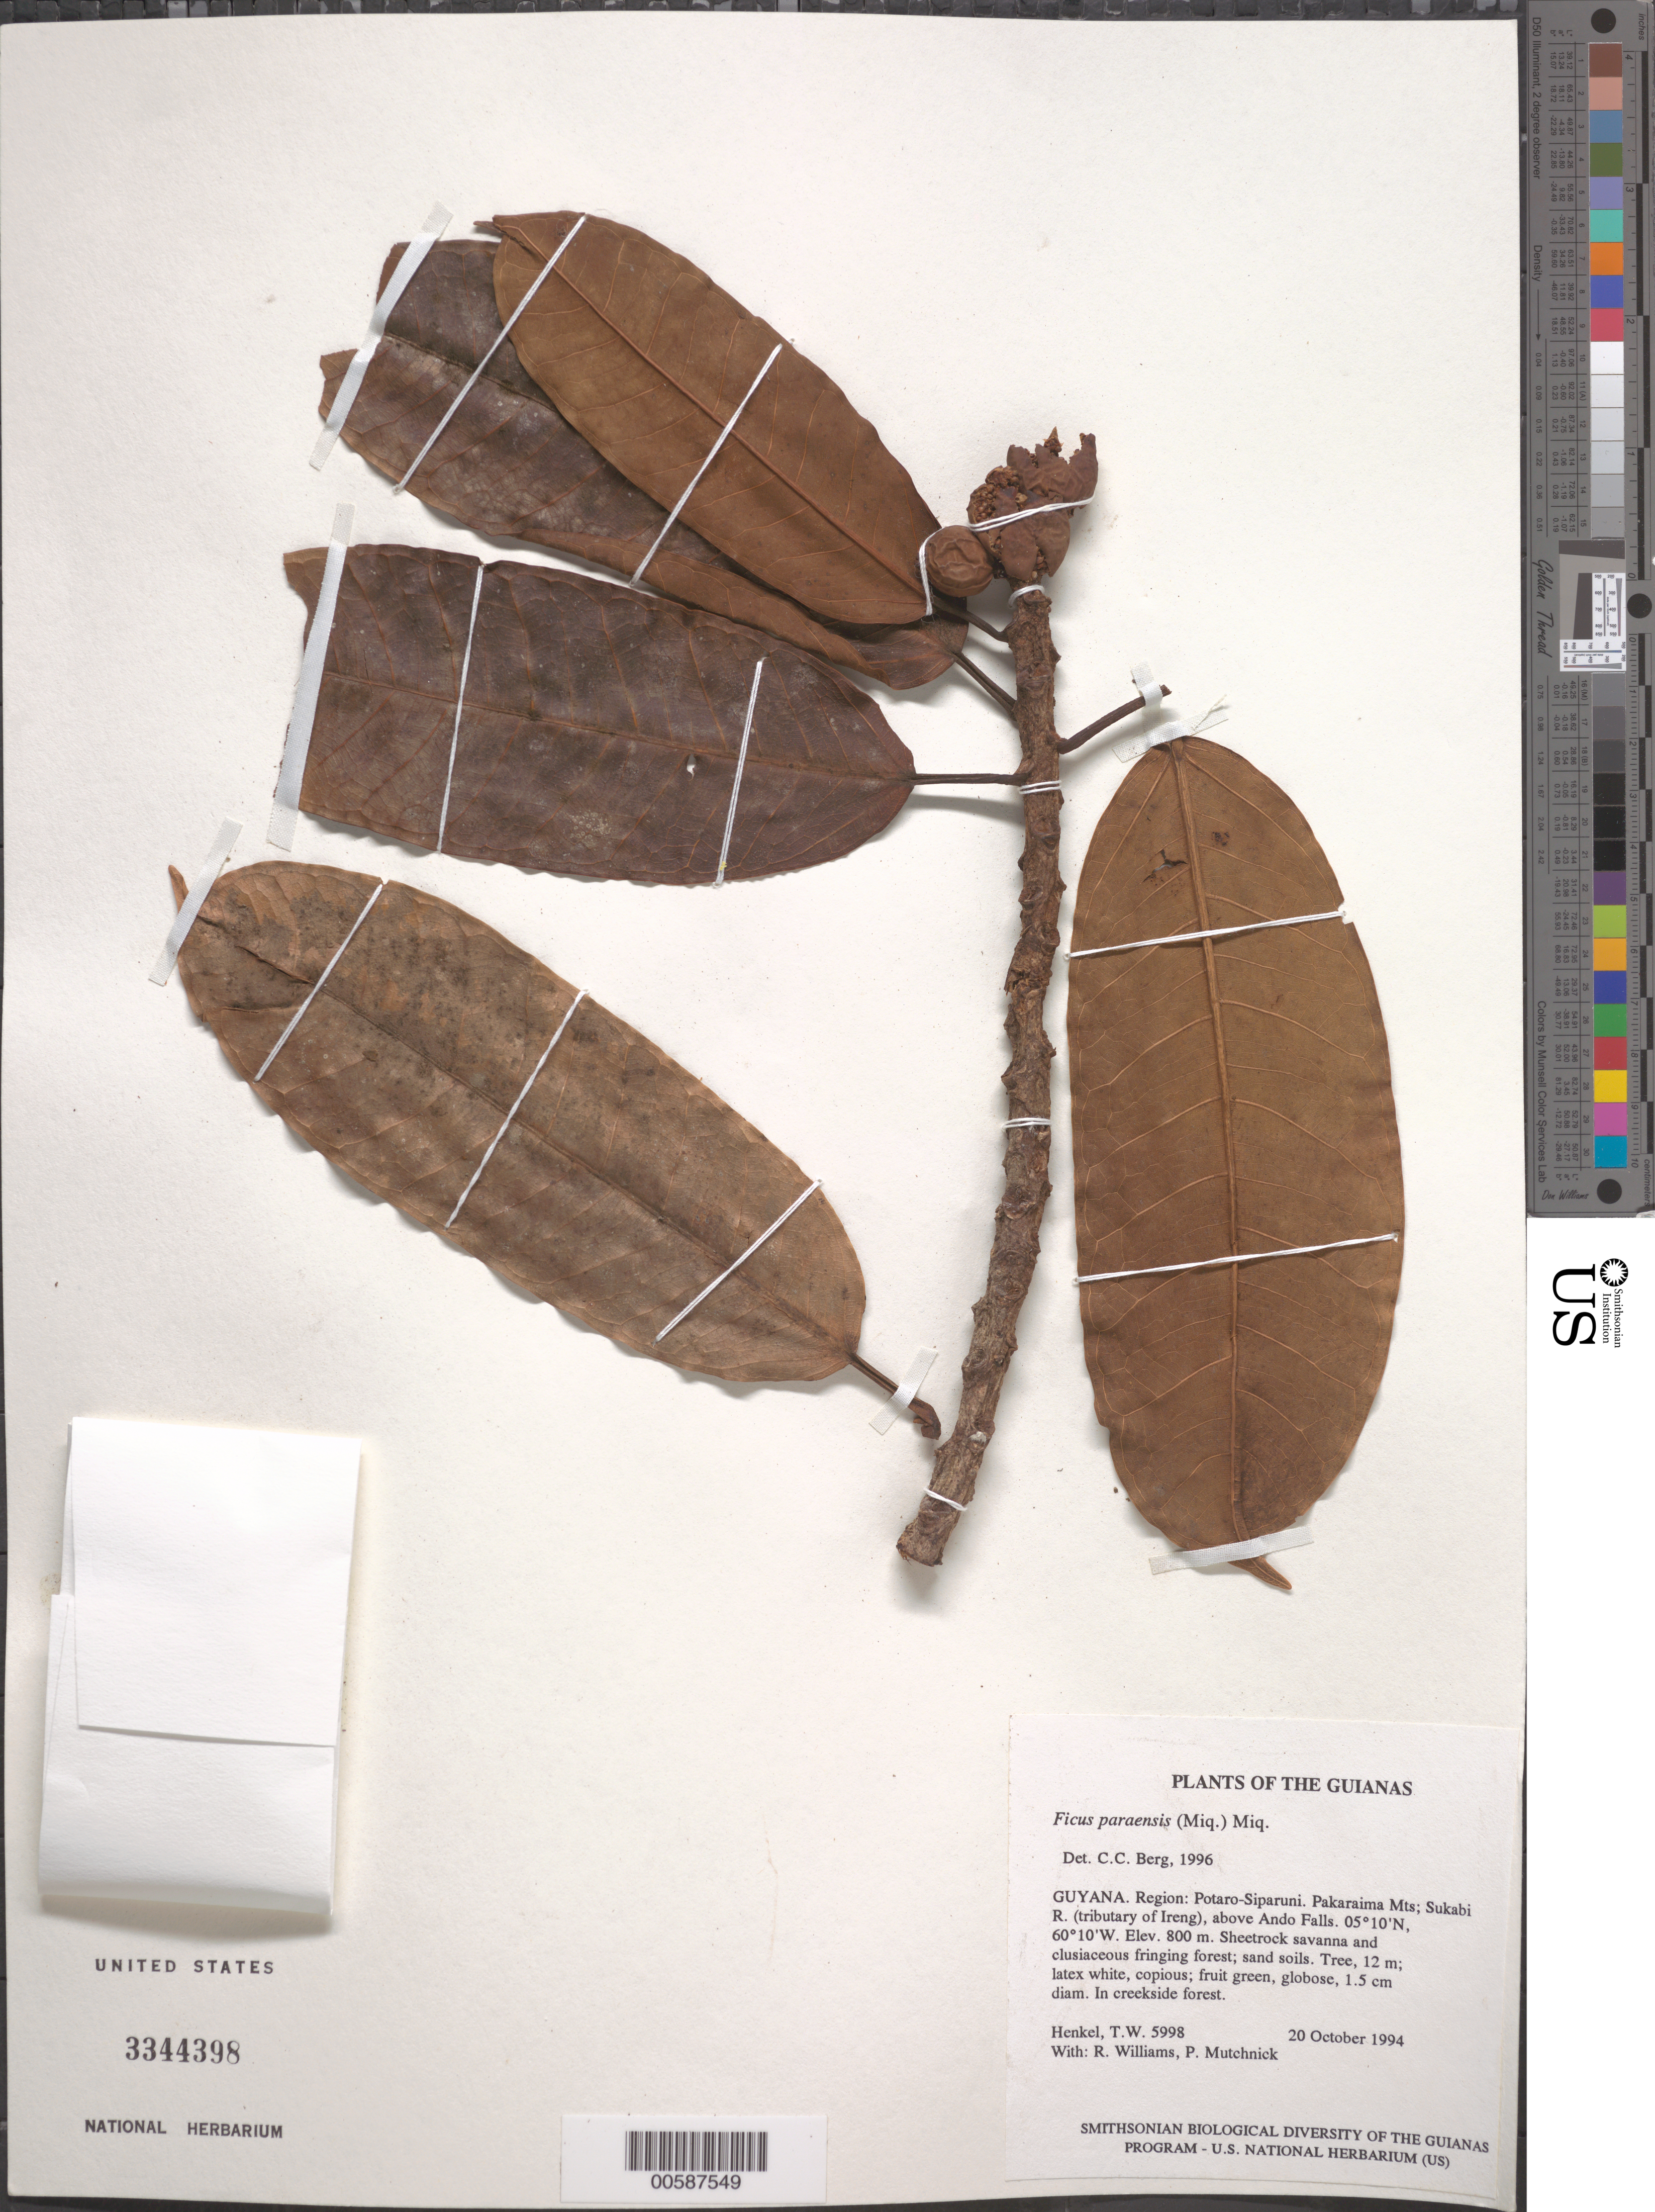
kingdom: Plantae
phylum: Tracheophyta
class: Magnoliopsida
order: Rosales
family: Moraceae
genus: Ficus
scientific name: Ficus paraensis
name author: (Miq.) Miq.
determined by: Berg, C. C.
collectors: T. Henkel, R. Williams & P. Mutchnick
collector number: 5998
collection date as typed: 20 October 1994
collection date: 1994-10-20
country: Guyana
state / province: Potaro-Siparuni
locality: Pakaraima Mts; Sukabi R. (tributary of Ireng), above Ando Falls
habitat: Sheetrock savanna and clusiaceous fringing forest; sand soils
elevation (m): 800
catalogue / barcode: US 3344398